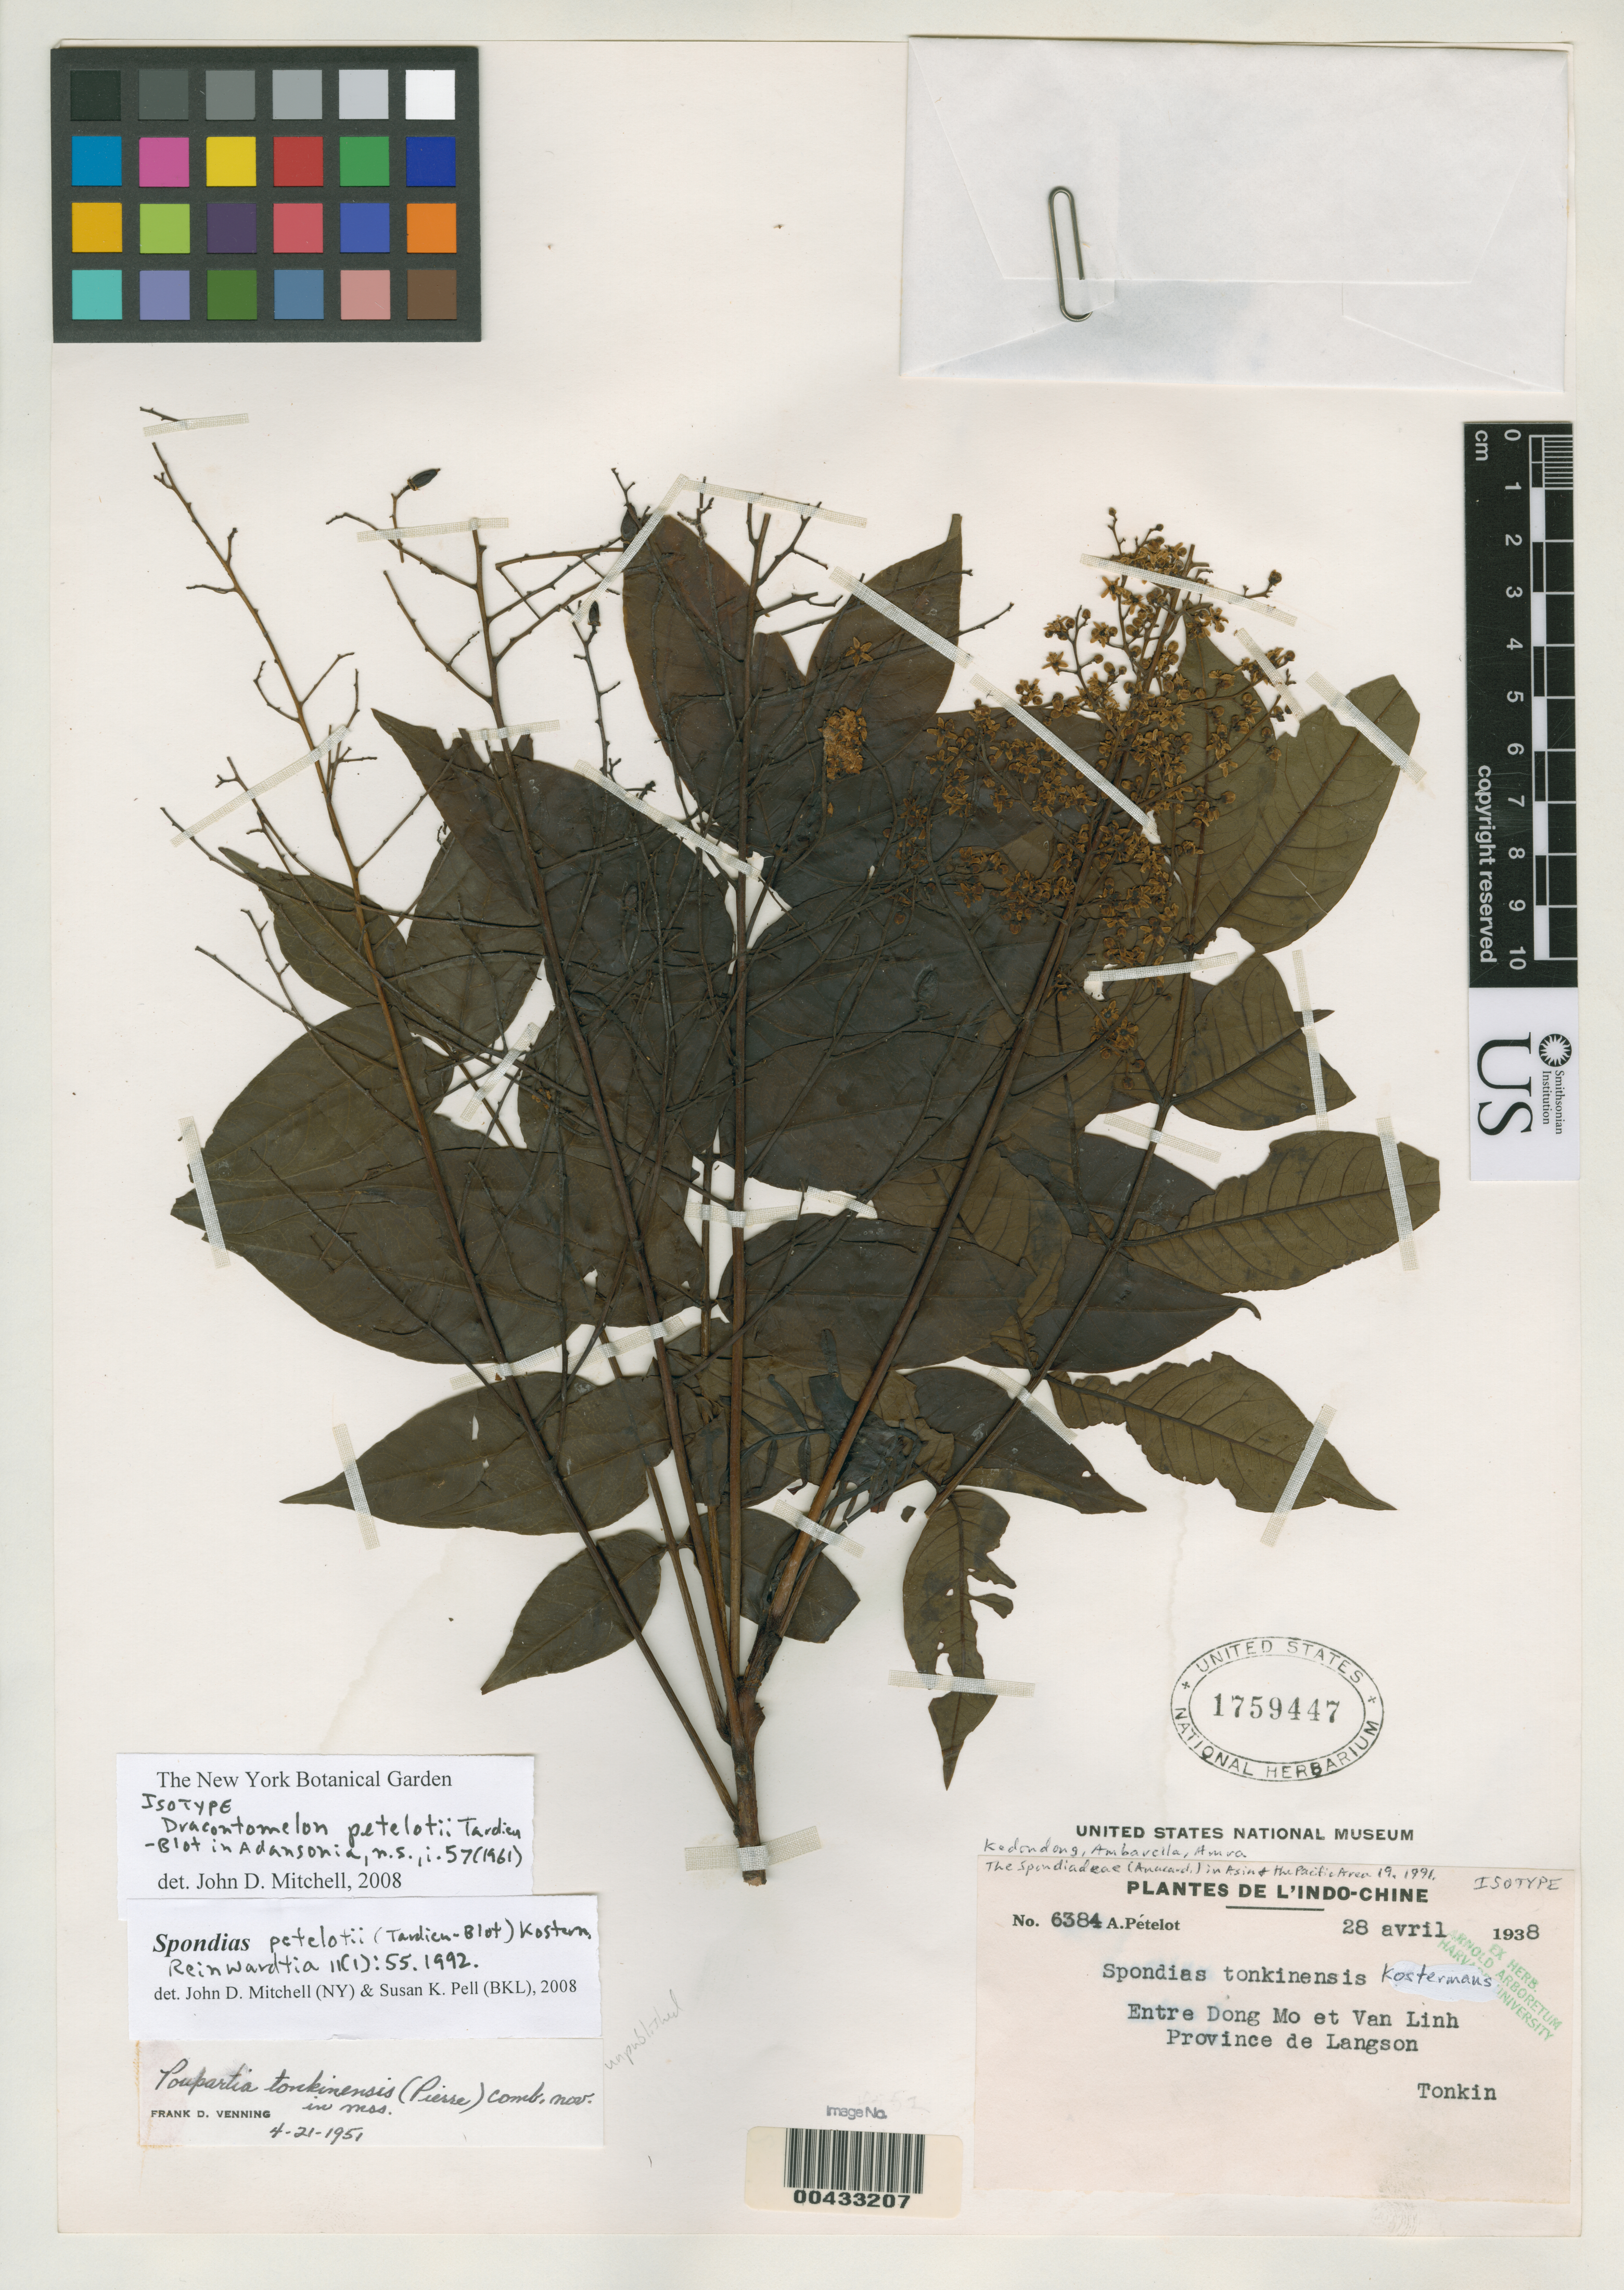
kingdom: Plantae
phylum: Tracheophyta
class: Magnoliopsida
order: Sapindales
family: Anacardiaceae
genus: Dracontomelon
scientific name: Dracontomelon petelotii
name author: Tardieu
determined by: Mitchell, John D.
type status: Isotype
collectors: A. Pelelot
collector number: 6384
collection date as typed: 28 Apr 1938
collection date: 1938-04-28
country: Vietnam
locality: Entre Dong Mo et Van Linh, Province of Langson.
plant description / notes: Also an isotype of Spondias tonkinensis Kostermans.; Based on same type as Dracontomelon petelotii Tardieu-Blot.; Also an isotype of Dracontomelon petelotii Tardieu-Blot.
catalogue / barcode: US 1759447